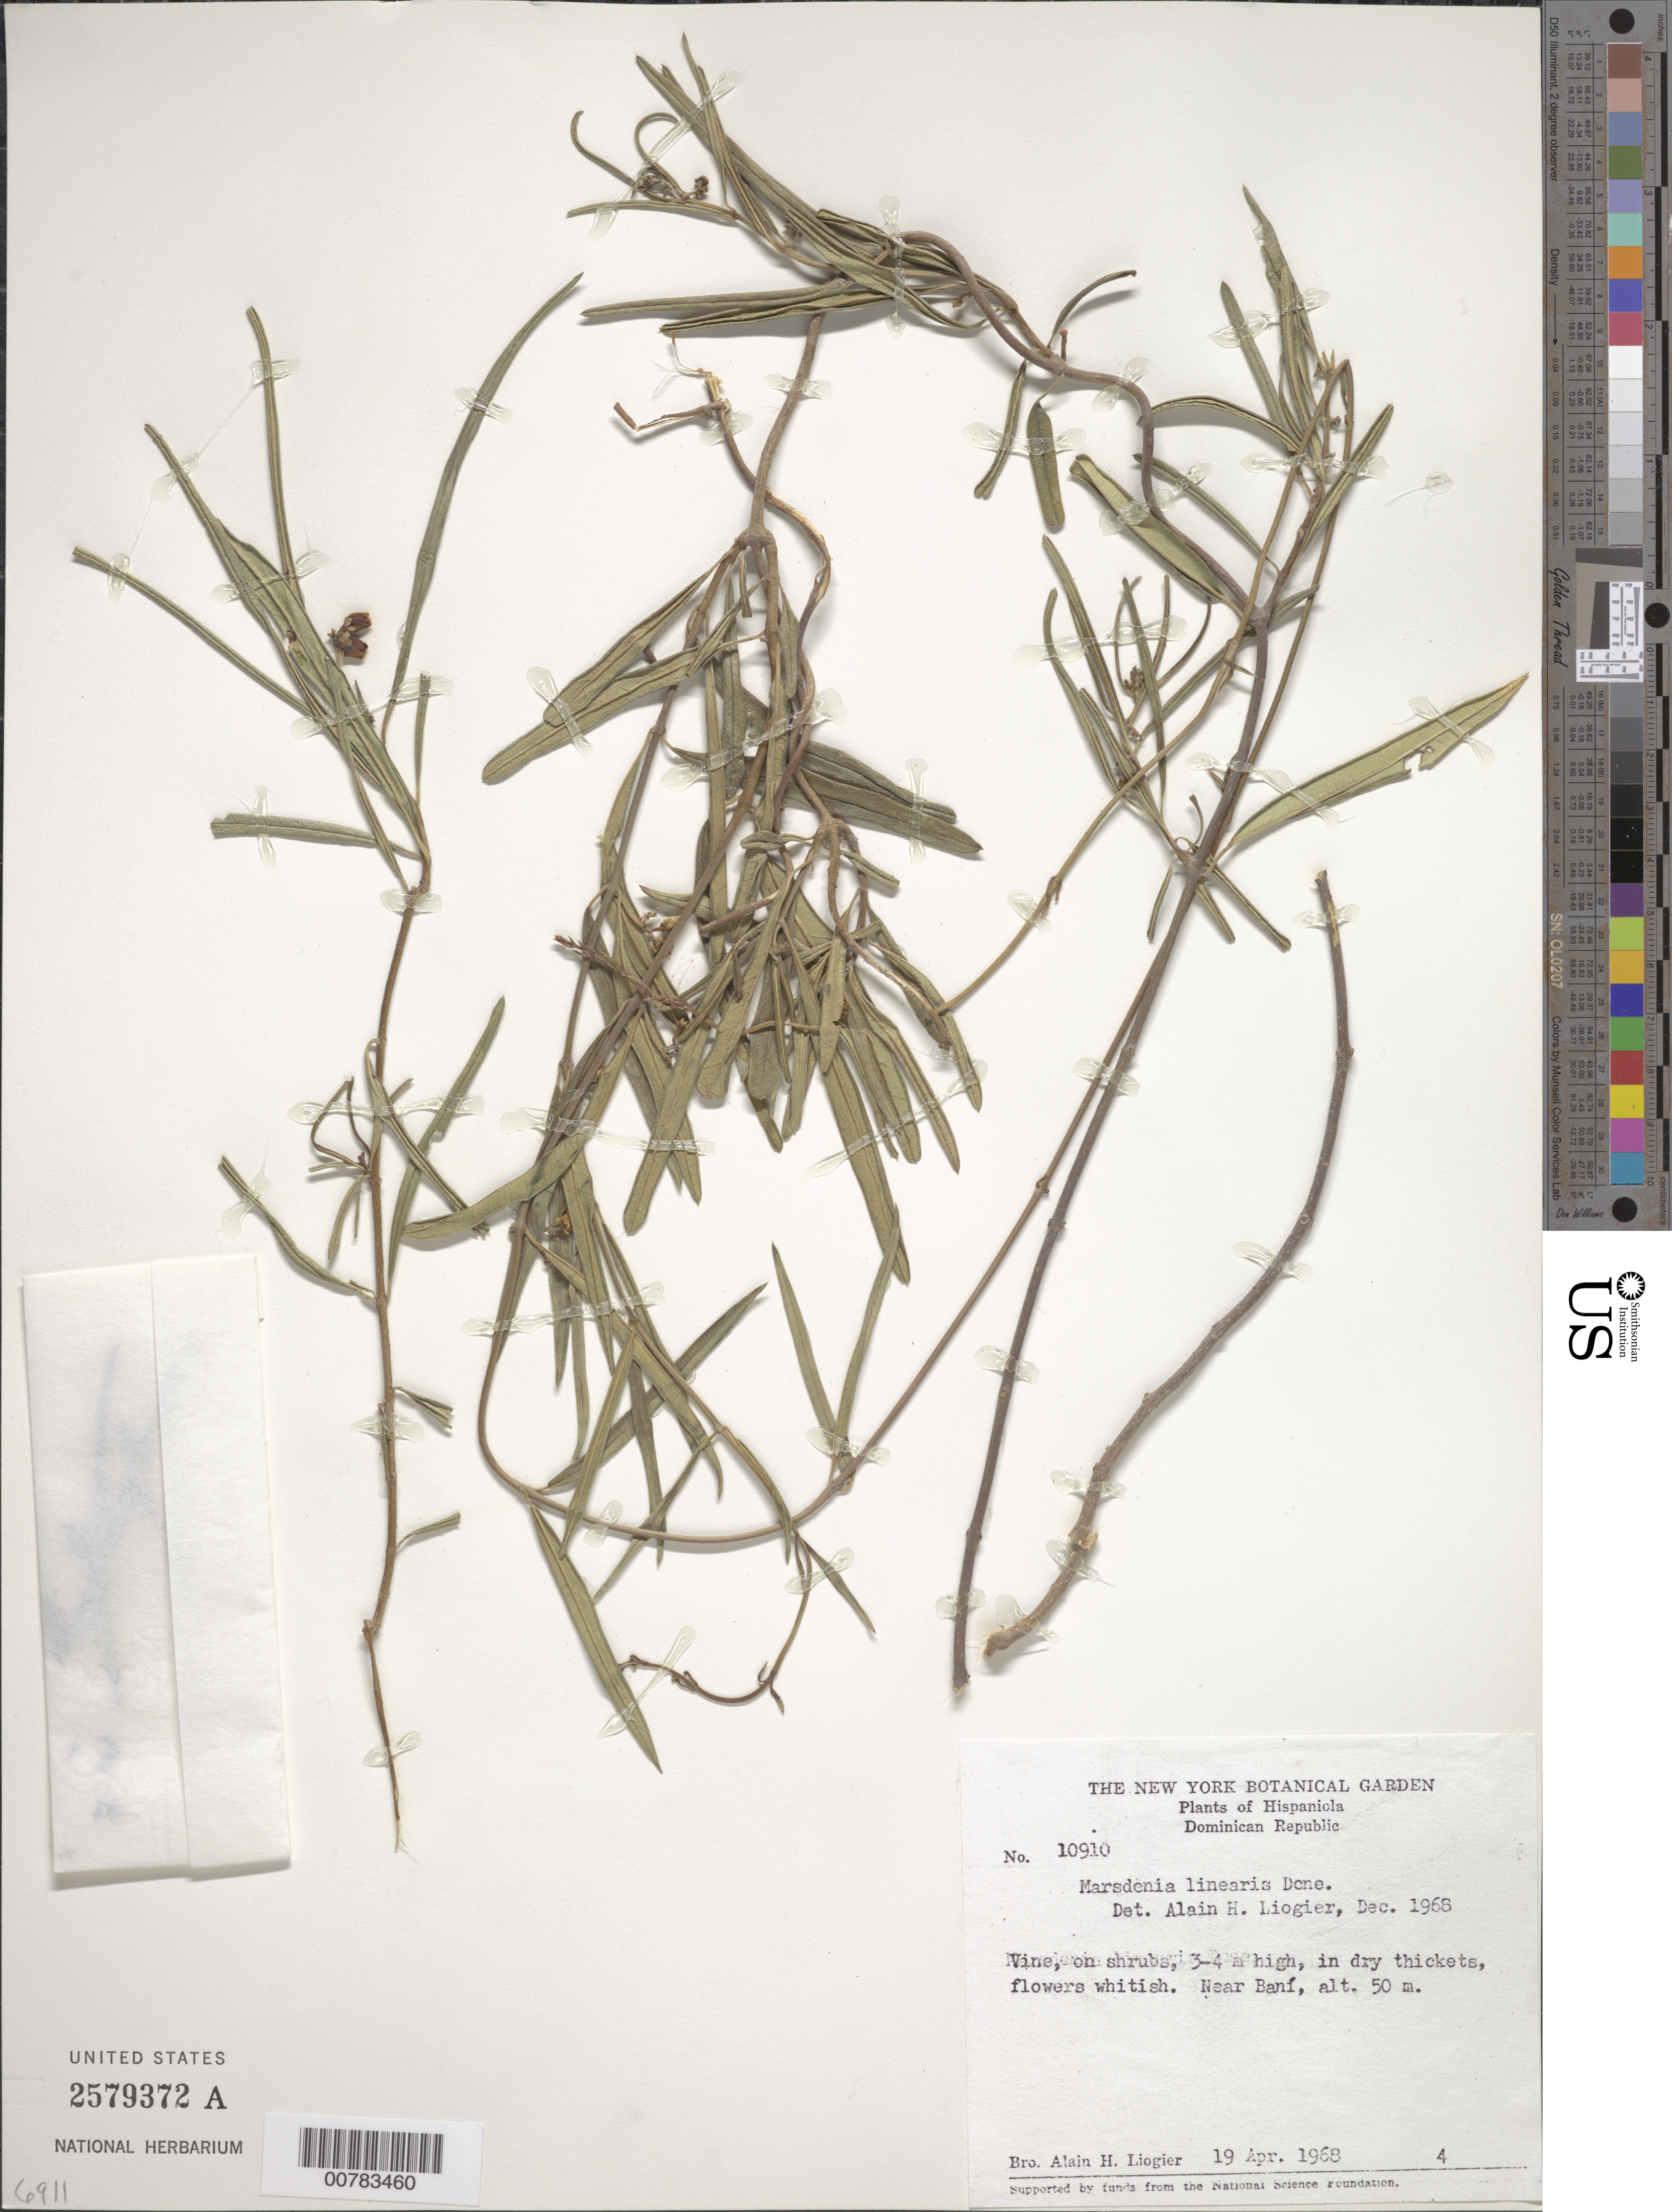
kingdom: Plantae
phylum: Tracheophyta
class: Magnoliopsida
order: Gentianales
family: Apocynaceae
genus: Marsdenia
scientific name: Marsdenia linearis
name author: Decne.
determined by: Liogier, Alain H.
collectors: A. H. Liogier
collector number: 10910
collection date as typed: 10 Apr 1968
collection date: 1968-04-10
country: Dominican Republic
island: Hispaniola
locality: Near Baní.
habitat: In dry thickets.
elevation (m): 50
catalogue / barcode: US 2579372A